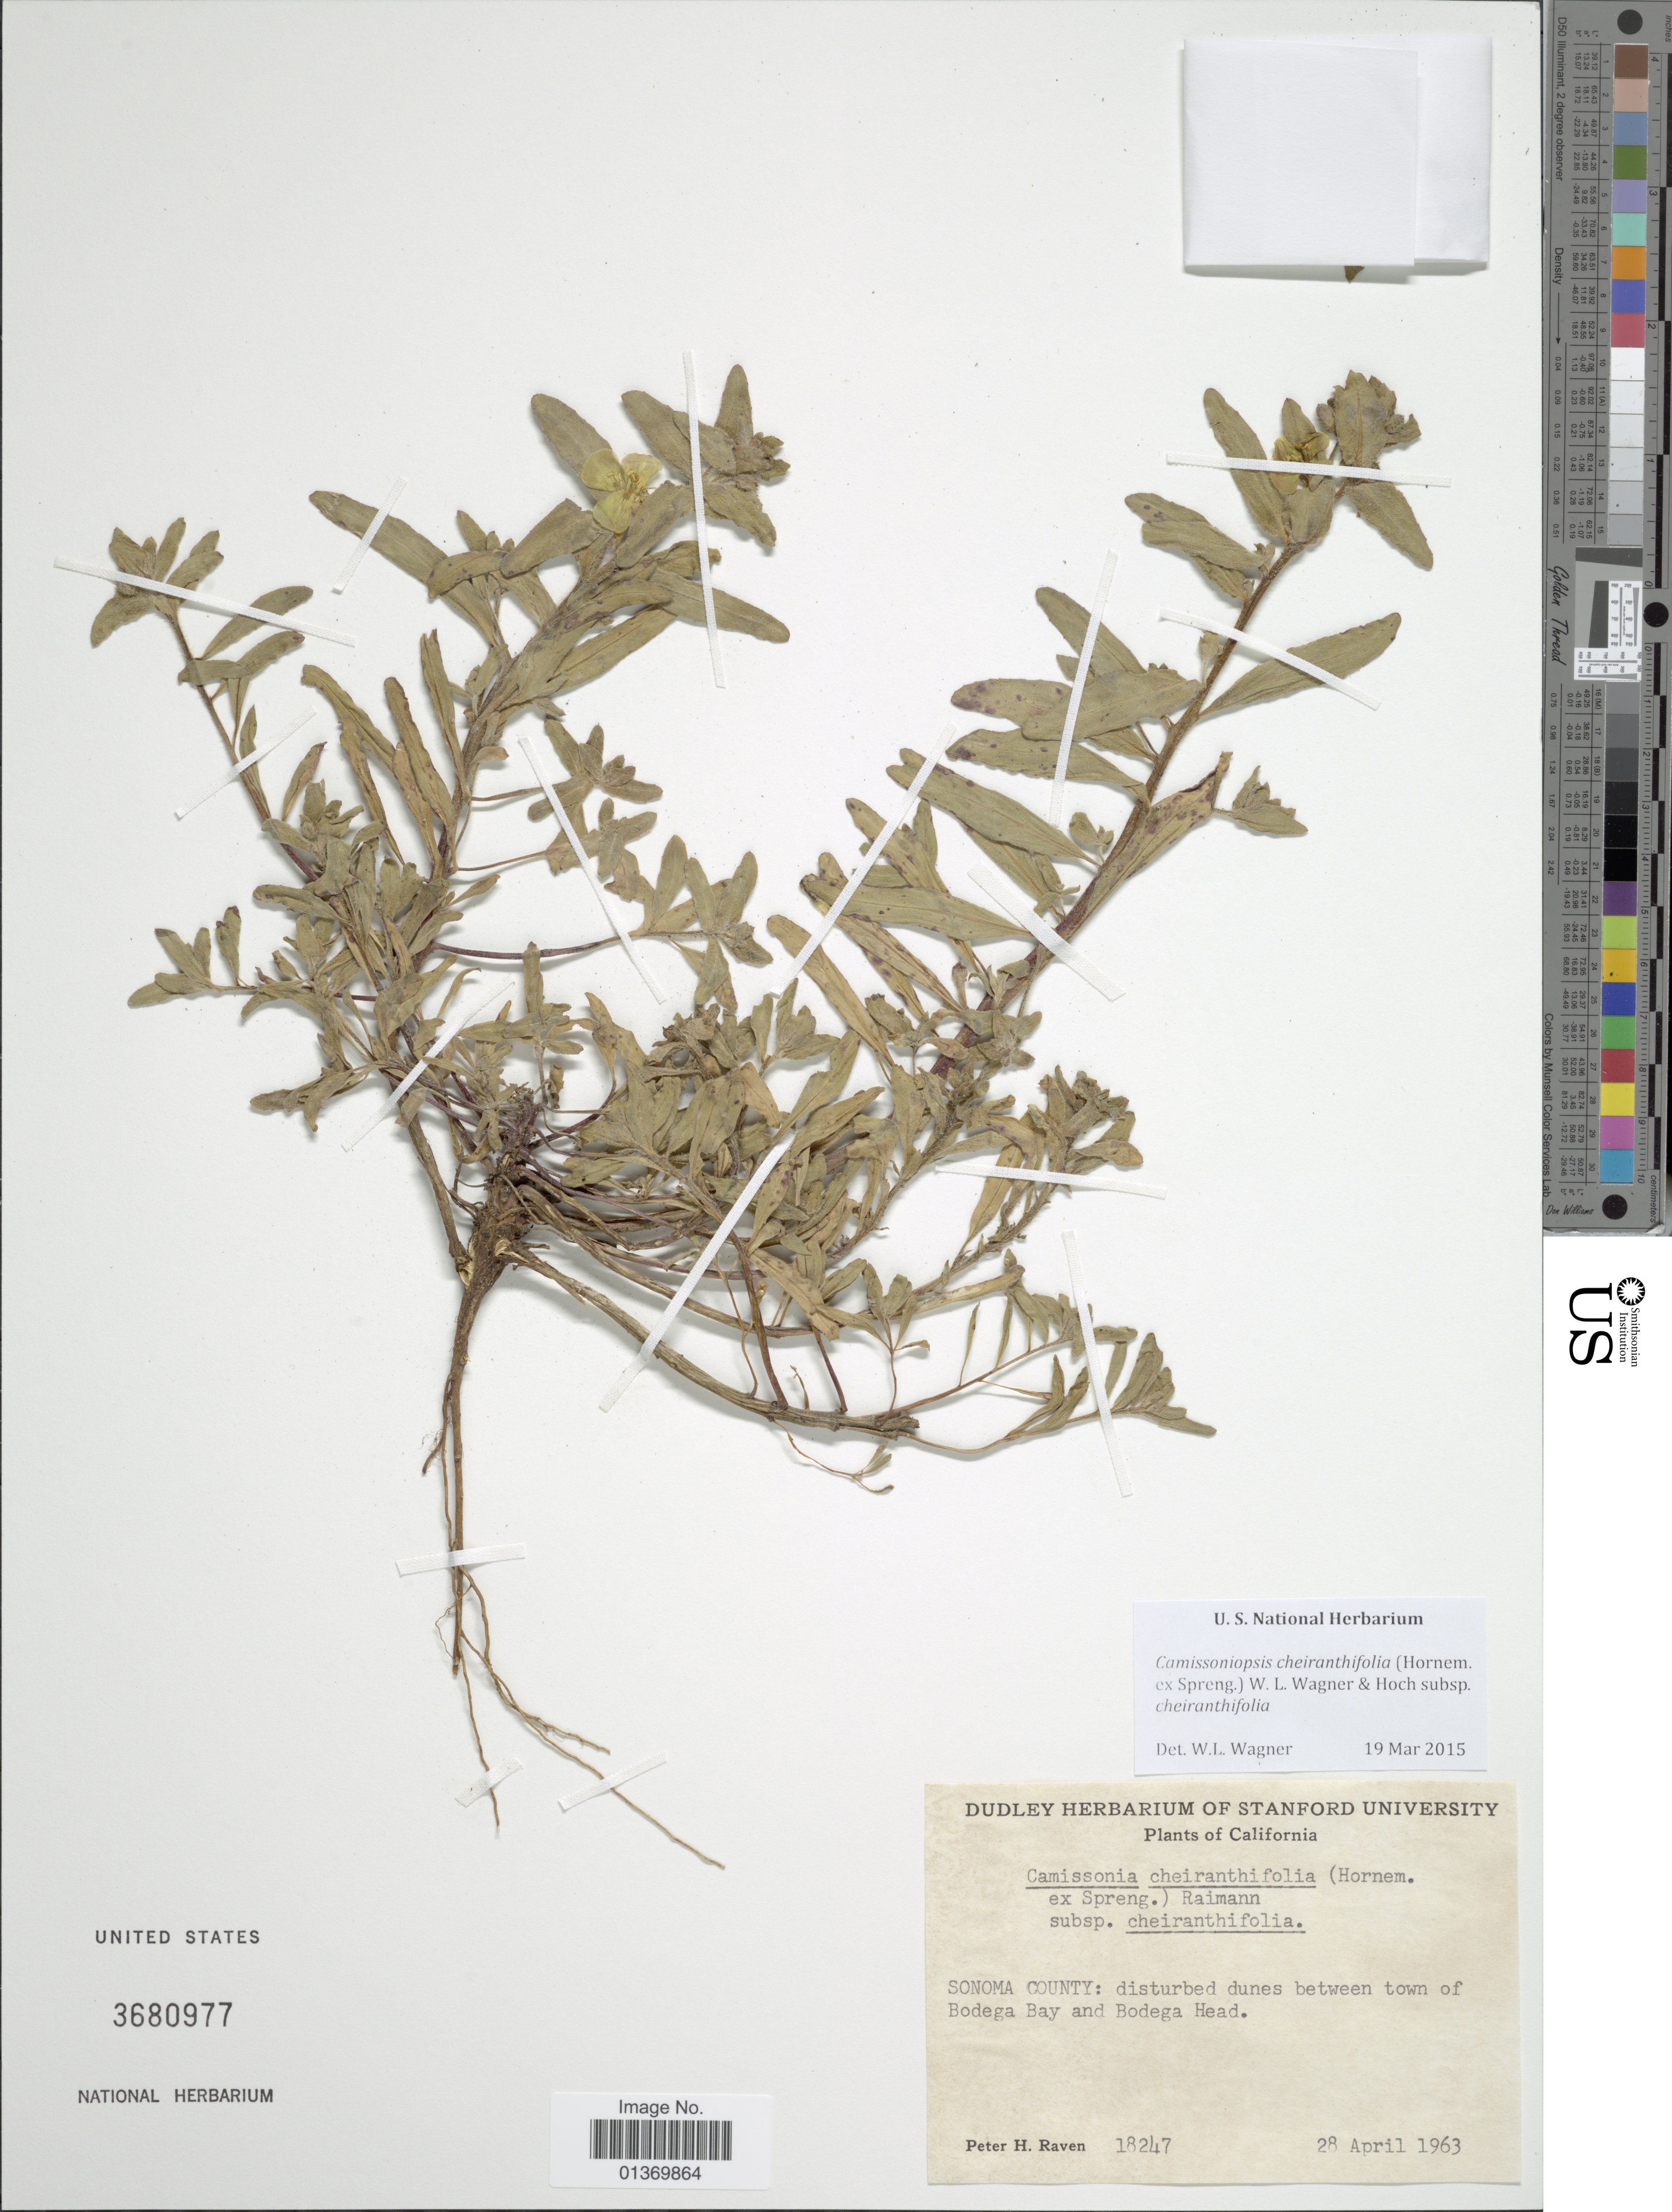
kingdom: Plantae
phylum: Tracheophyta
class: Magnoliopsida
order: Myrtales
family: Onagraceae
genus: Camissoniopsis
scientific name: Camissoniopsis cheiranthifolia subsp. cheiranthifolia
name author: (Hornem. ex Spreng.) W.L. Wagner & Hoch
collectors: P. H. Raven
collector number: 18247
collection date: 1963-04-28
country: United States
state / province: California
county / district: Sonoma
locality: Sonoma County: disturbed dunes between town of Bodega Bay and Bodega Head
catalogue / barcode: US 3680977